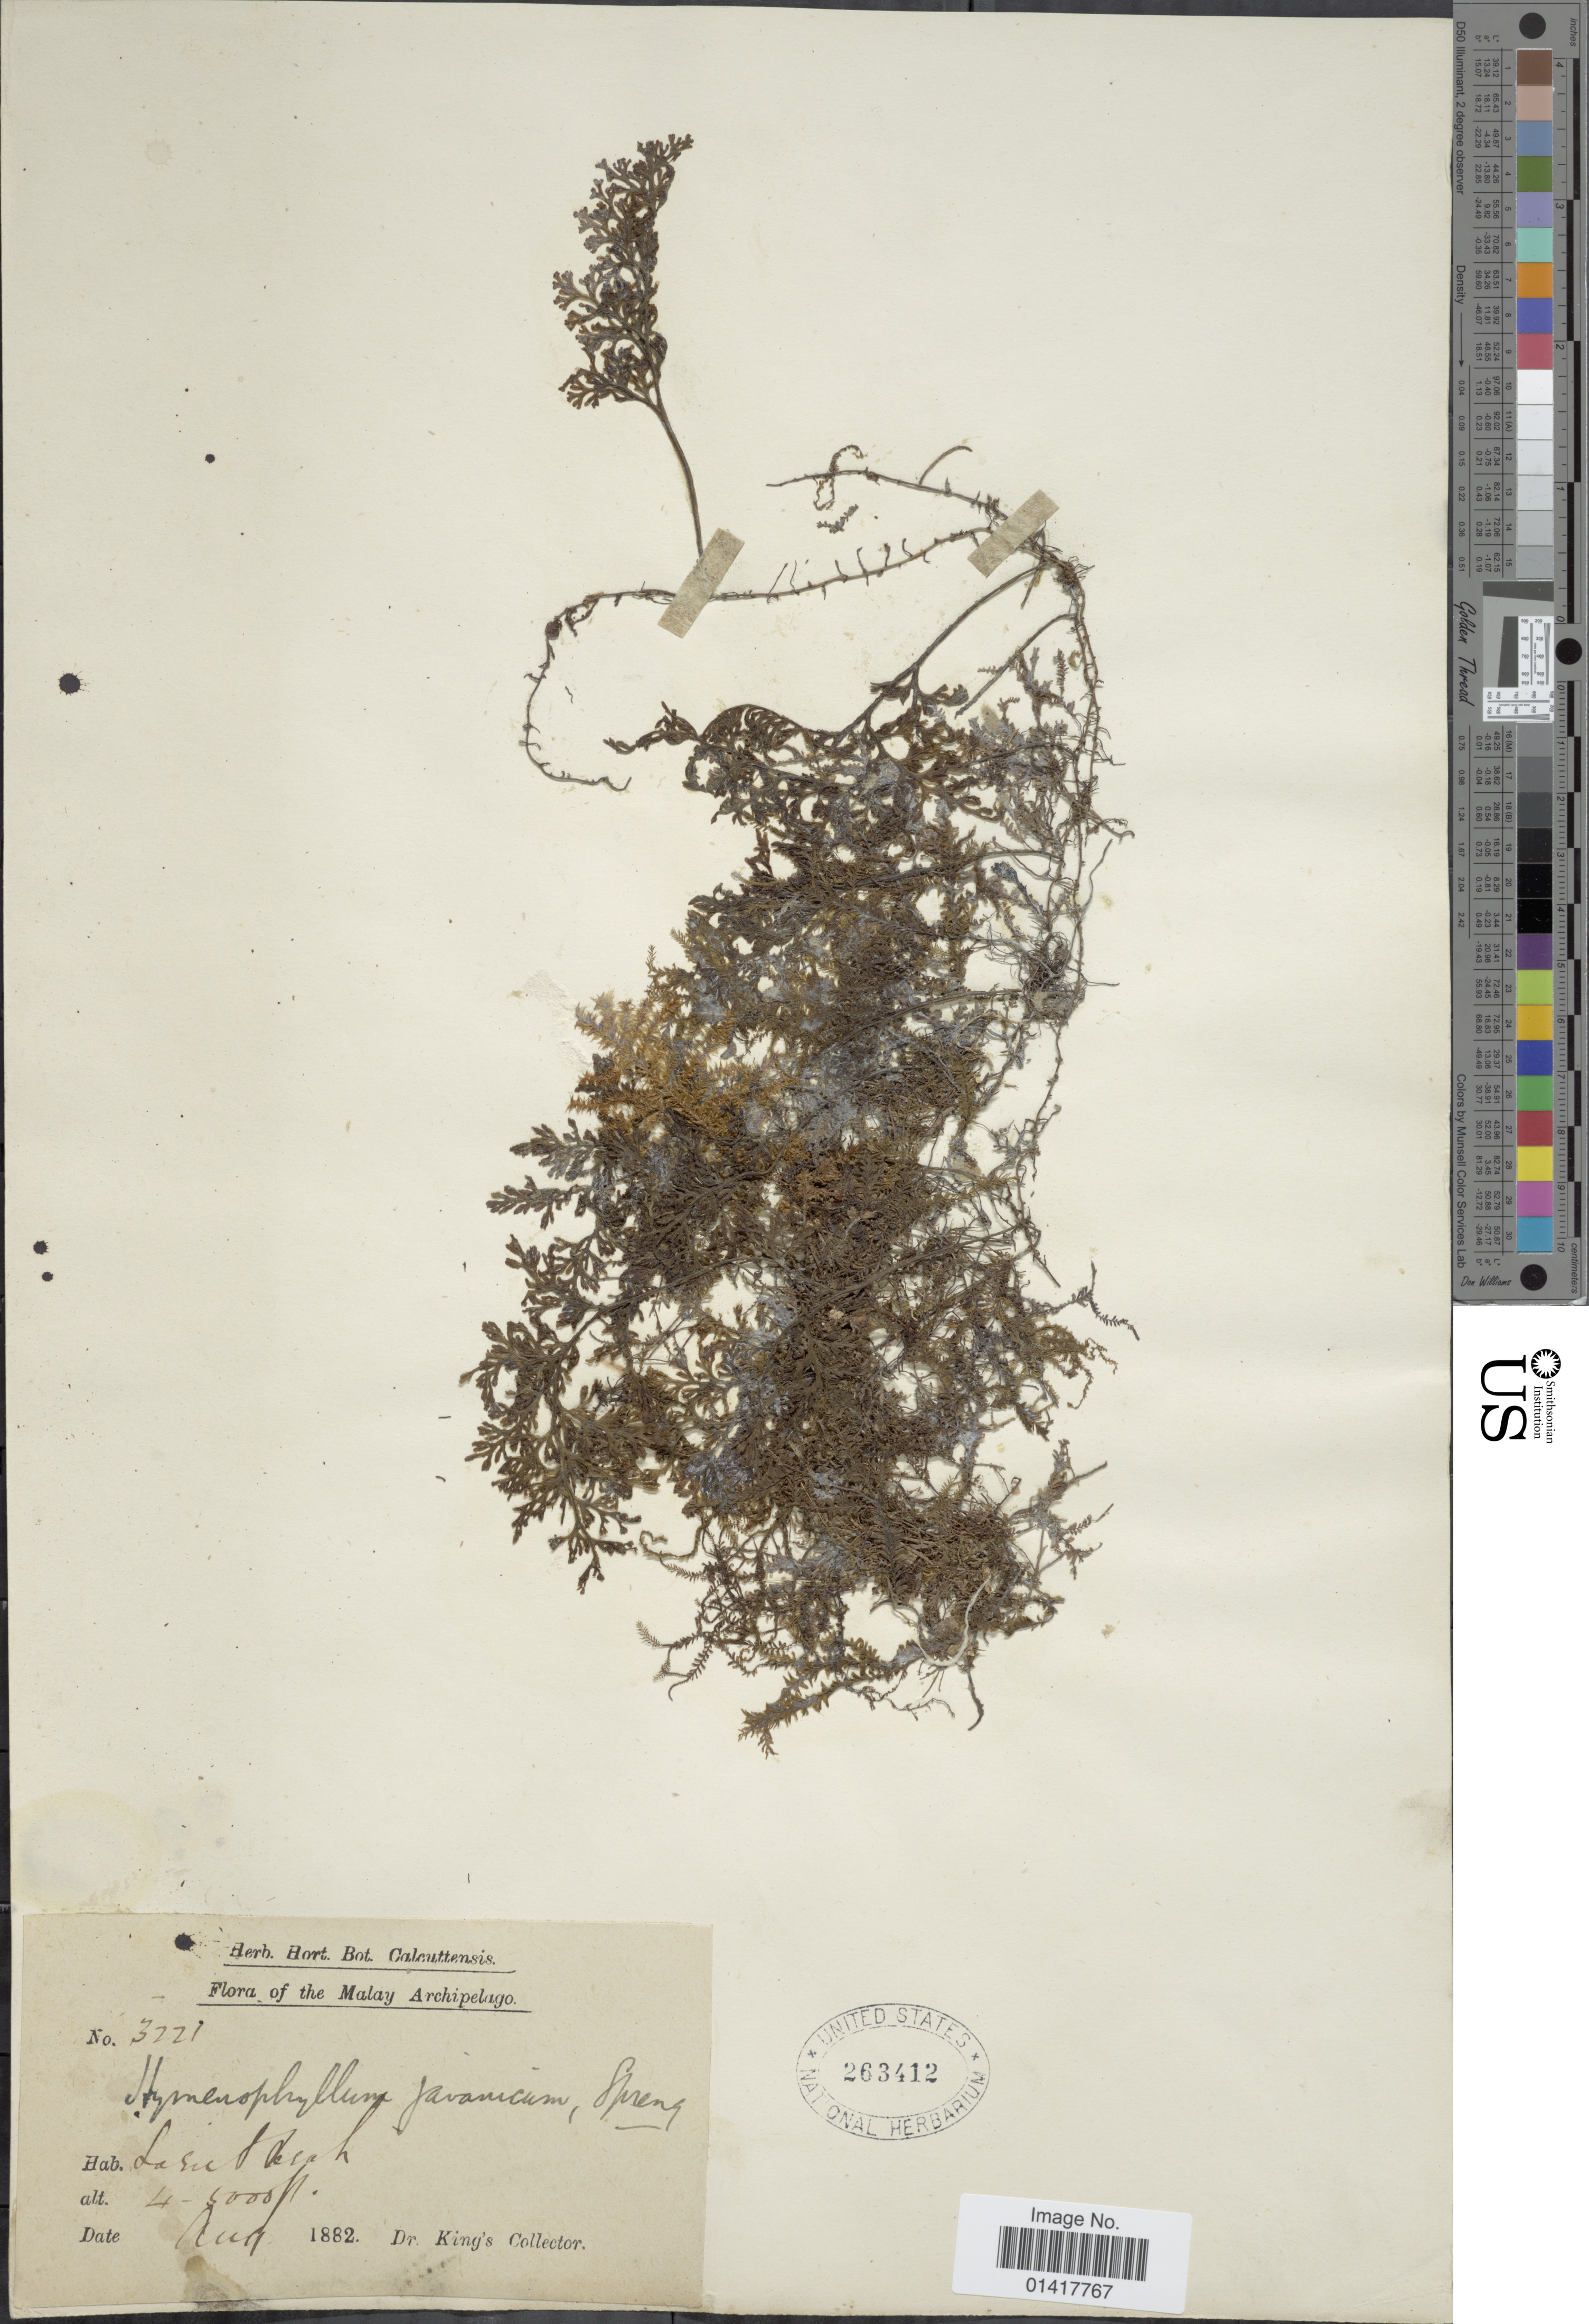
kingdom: Plantae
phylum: Tracheophyta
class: Polypodiopsida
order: Hymenophyllales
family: Hymenophyllaceae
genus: Hymenophyllum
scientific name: Hymenophyllum crispatum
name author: Wall. ex Hook. & Grev.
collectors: Dr. King's collector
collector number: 3221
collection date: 1882-08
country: Malaysia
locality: The Malay Archipelago. Larut Khasia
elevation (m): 1219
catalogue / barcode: US 263412